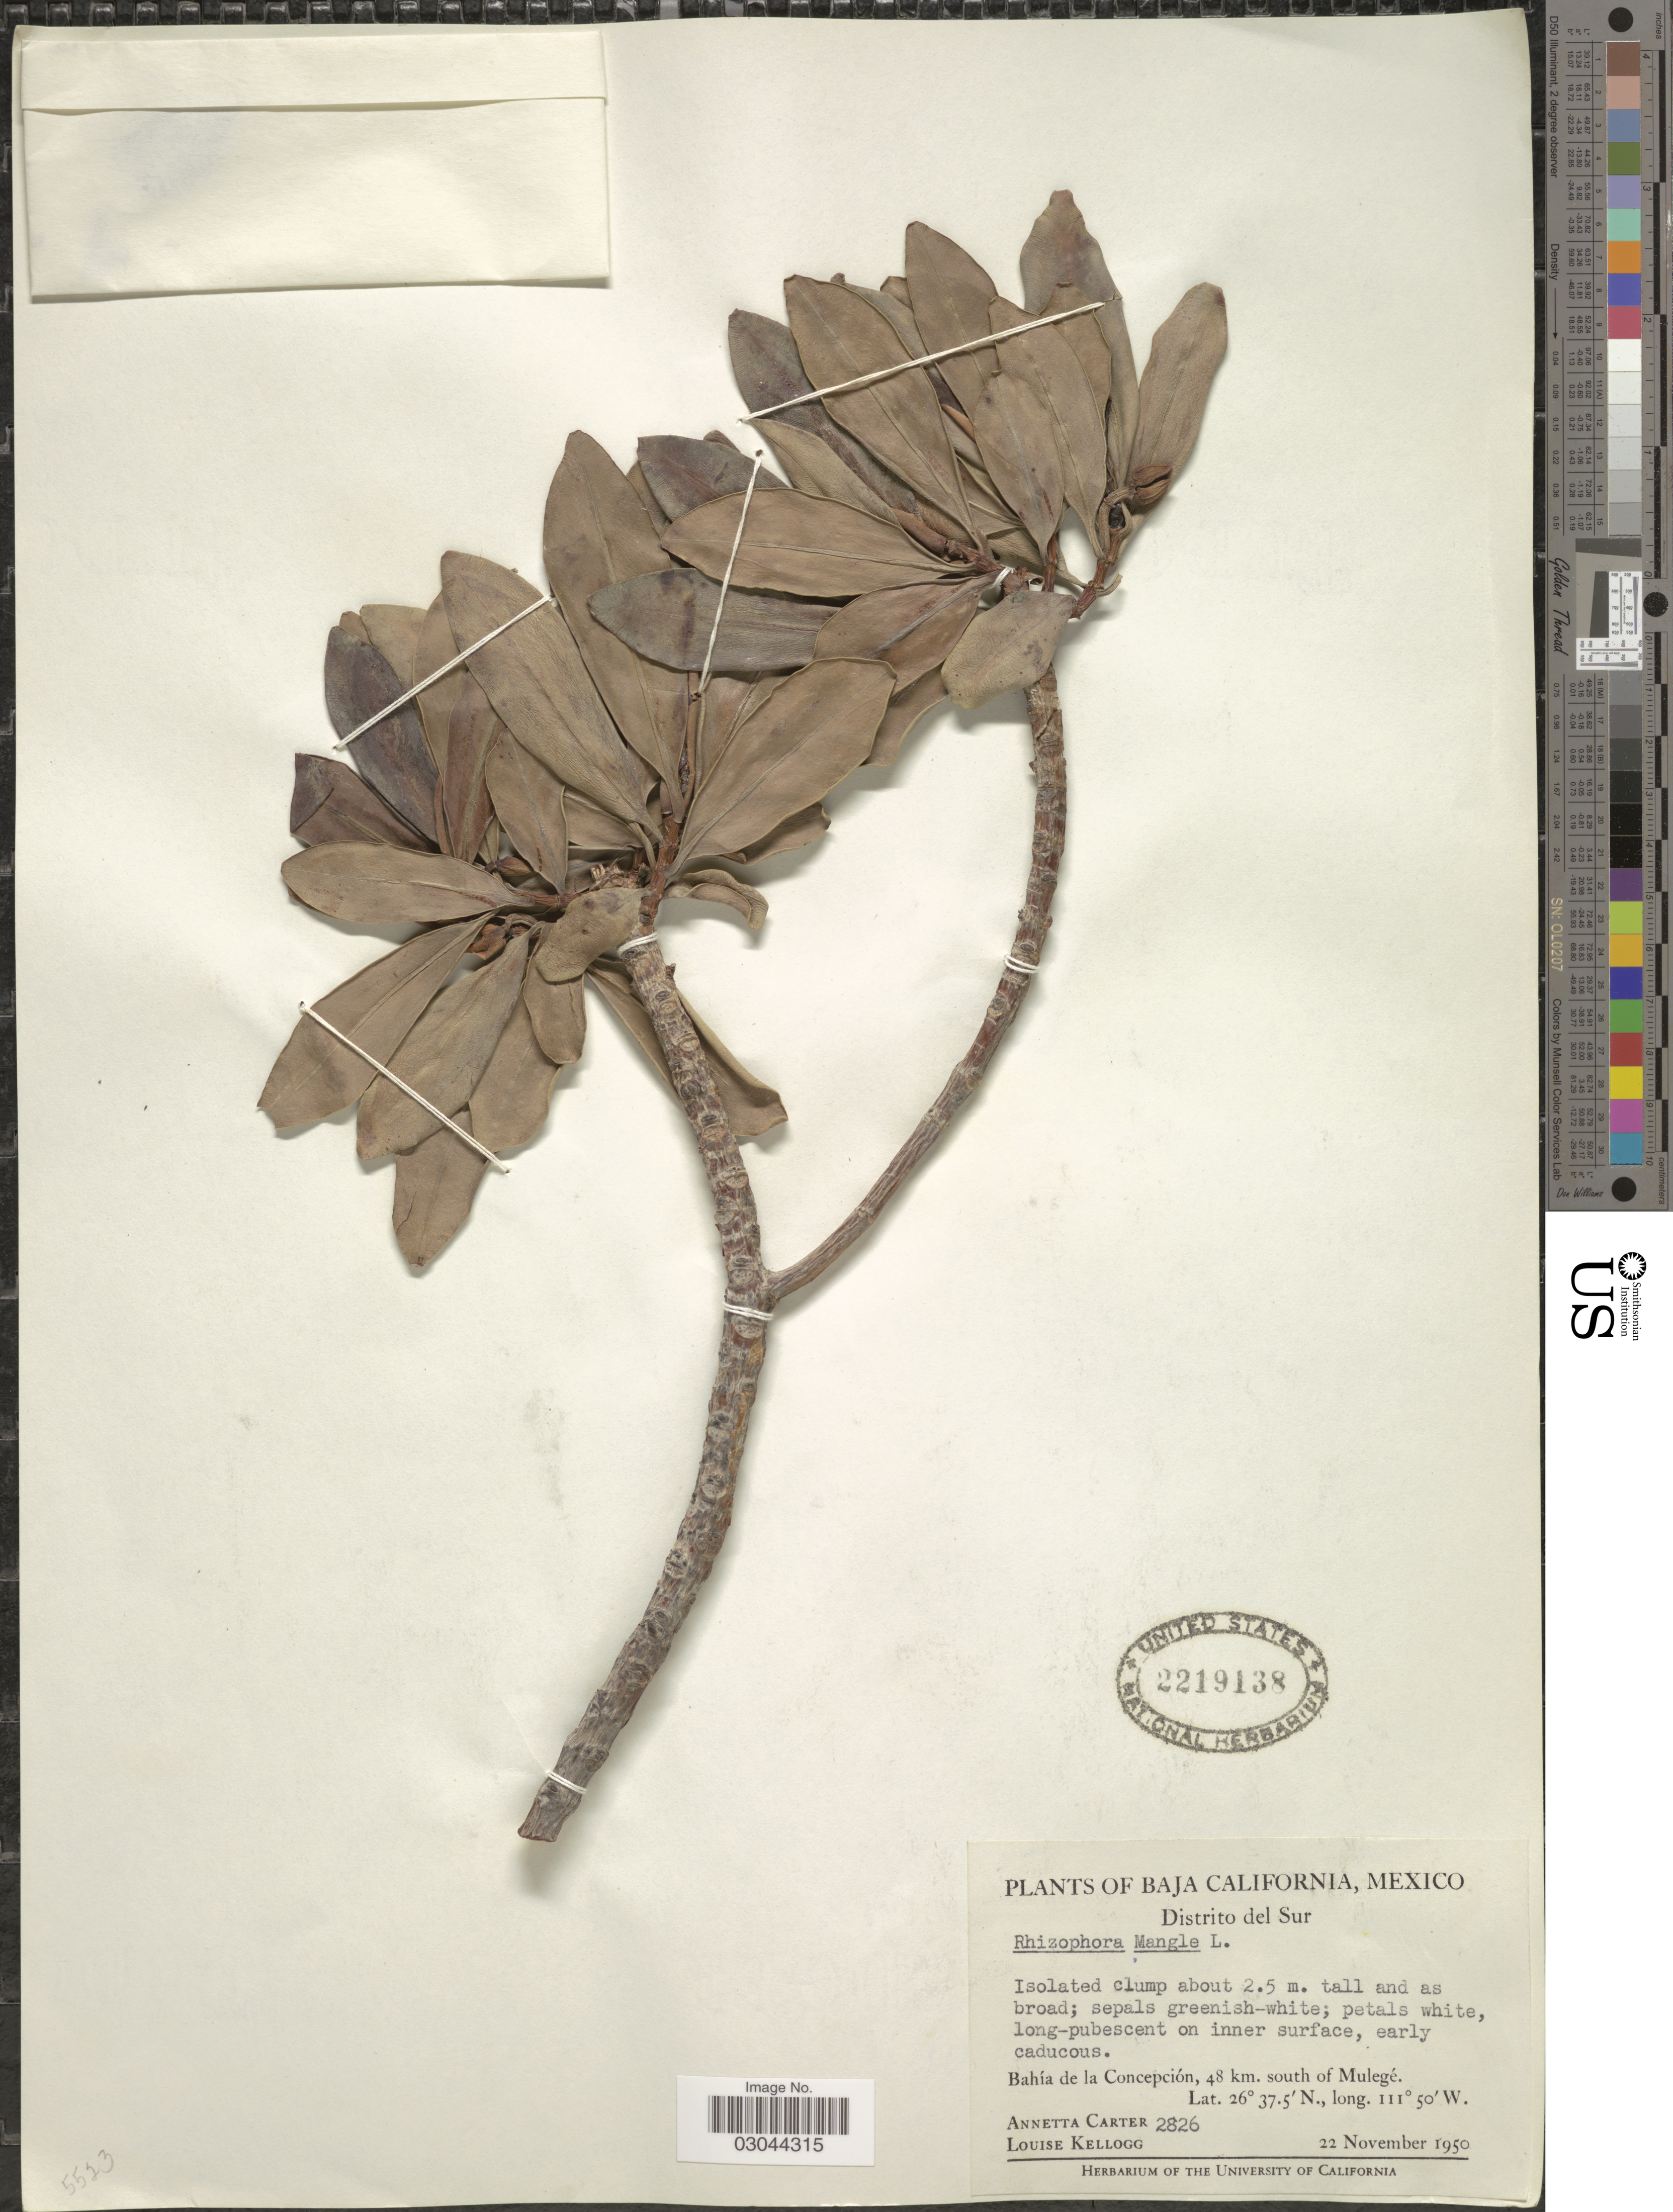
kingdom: Plantae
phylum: Tracheophyta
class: Magnoliopsida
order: Malpighiales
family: Rhizophoraceae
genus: Rhizophora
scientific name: Rhizophora mangle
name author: L.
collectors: A. Carter & L. Kellogg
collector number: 2826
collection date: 1950-11-22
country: Mexico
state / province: Baja California Sur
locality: Distrito del Sur. Bahía de la Concepción, 48 km. south of Mulegé.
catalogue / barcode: US 2219138